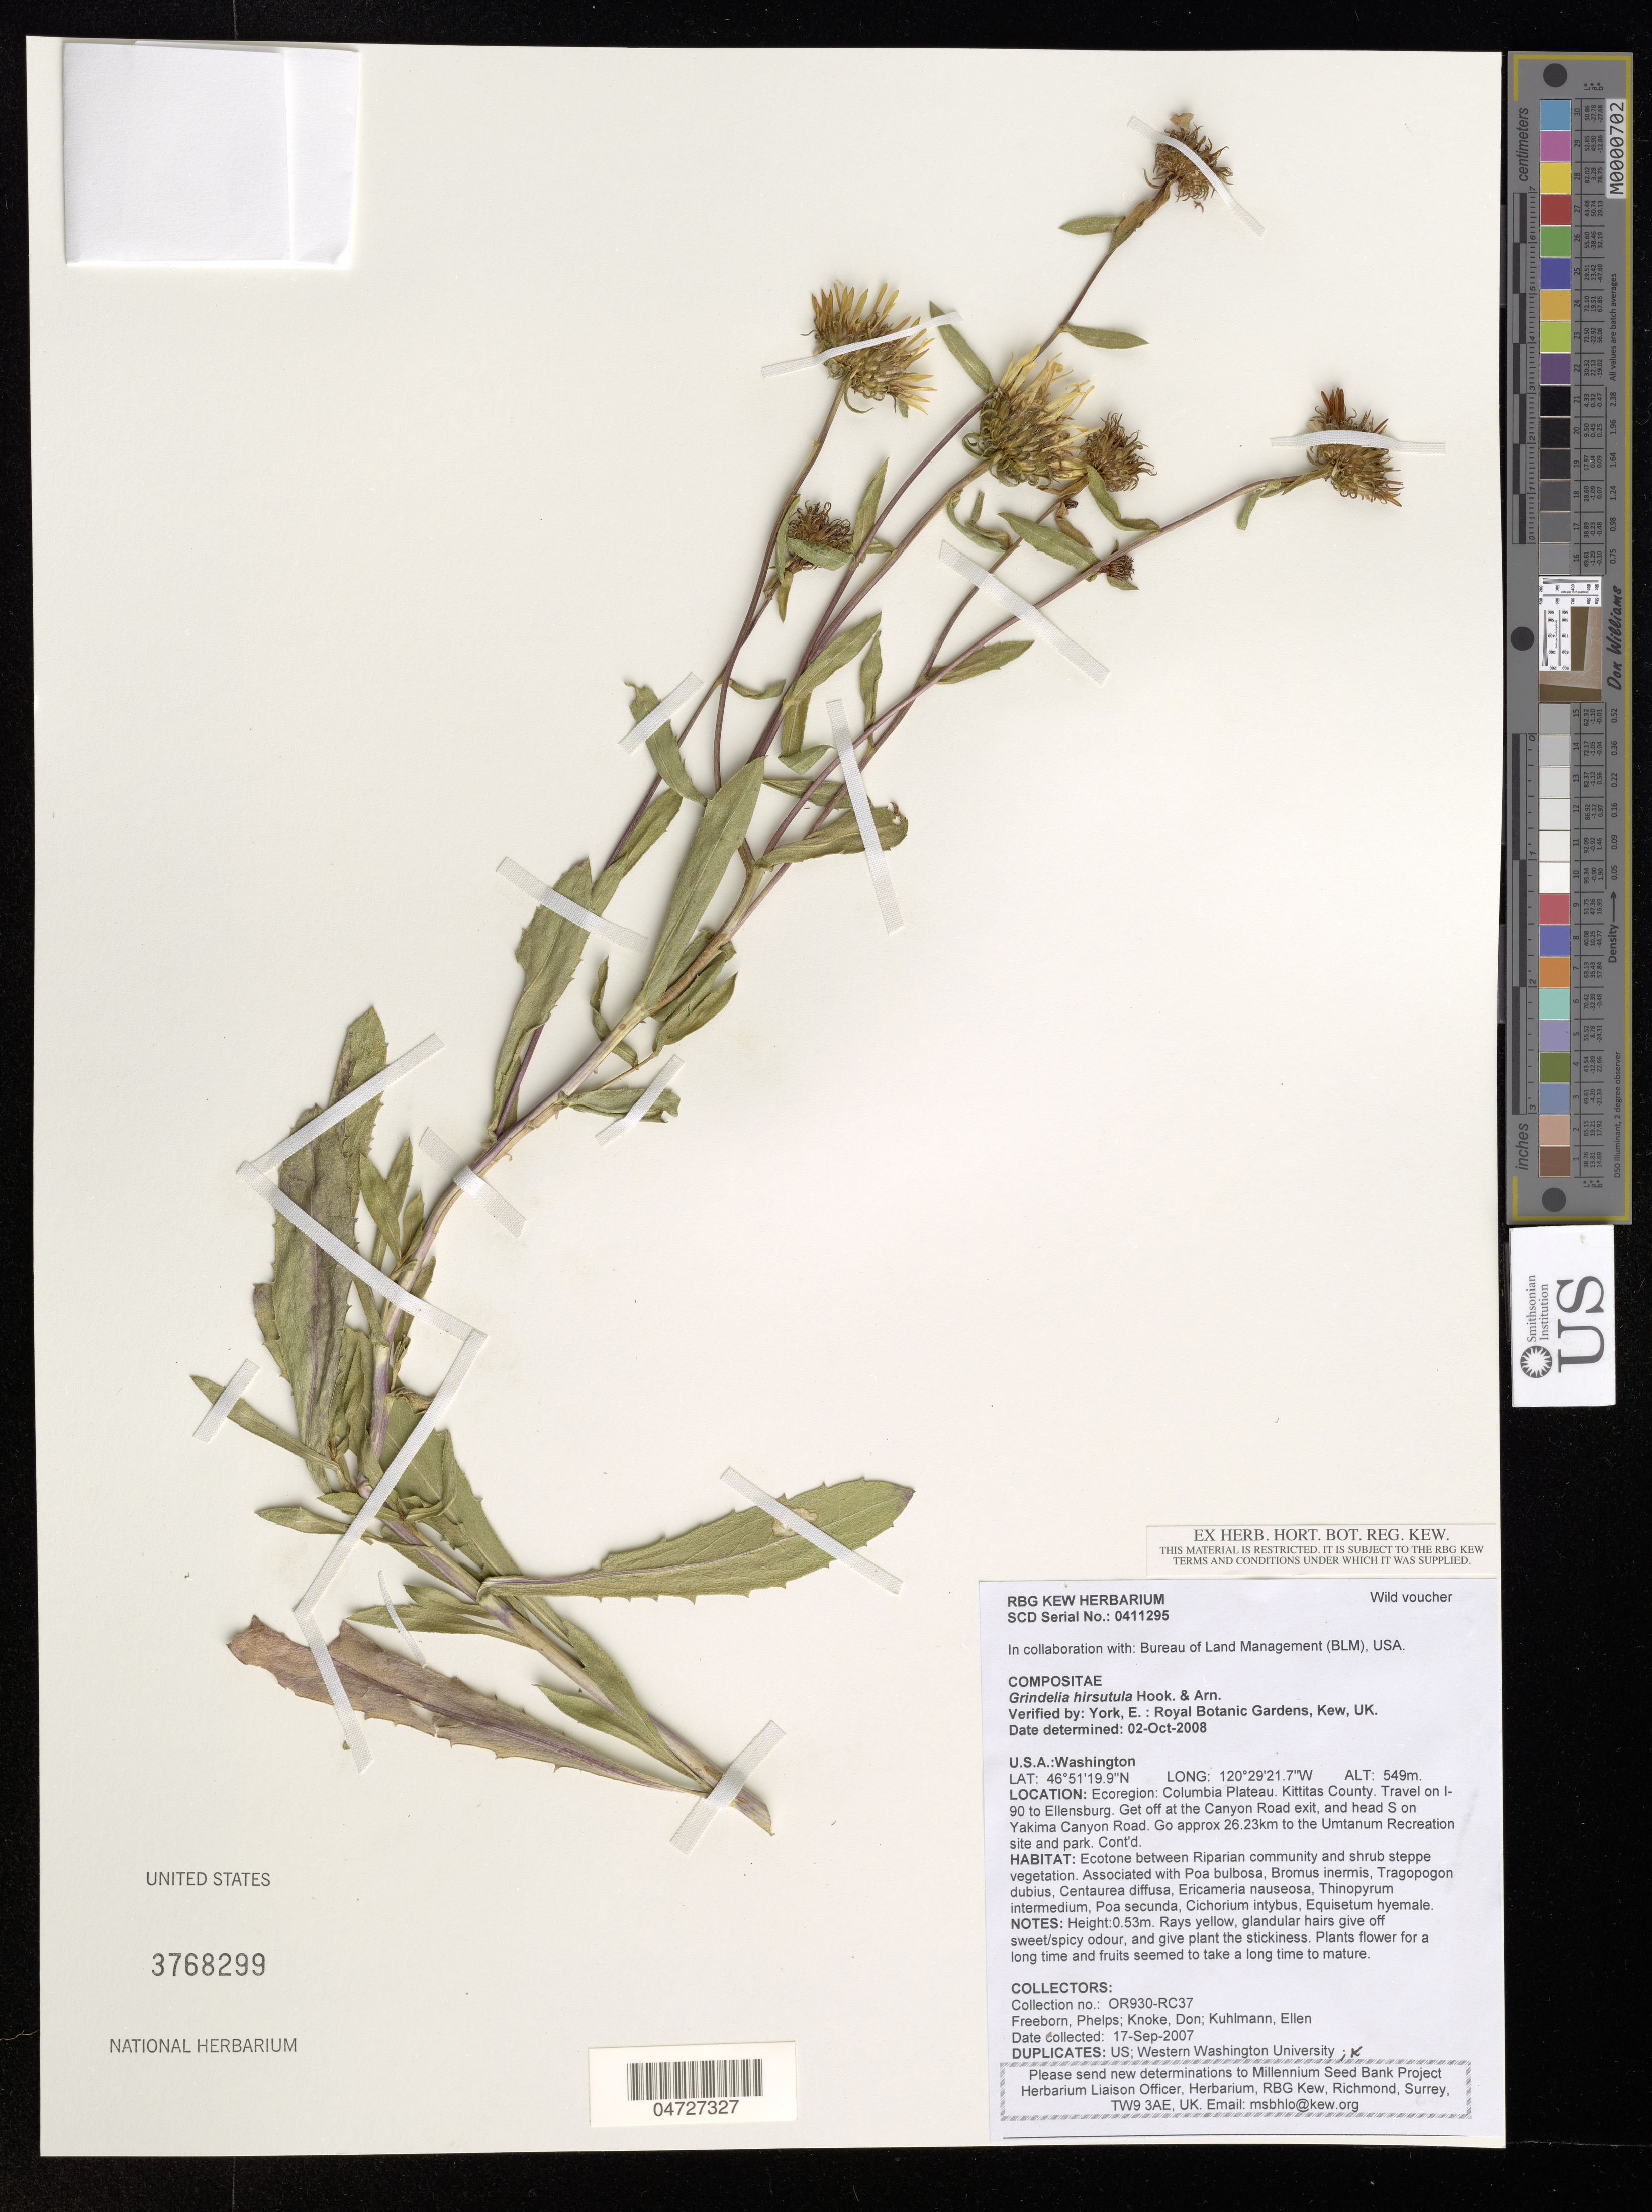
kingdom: Plantae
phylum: Tracheophyta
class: Magnoliopsida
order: Asterales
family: Asteraceae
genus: Grindelia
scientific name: Grindelia hirsutula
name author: Hook. & Arn.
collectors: P. Freeborn, D. Knoke & E. Kuhlmann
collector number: OR930-RC37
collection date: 2007-09-17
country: United States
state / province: Washington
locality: Ecoregion: Columbia Plateau. Kittitas County. Travel on I-90 to Ellensburg. Get off at the Canyon Road exit, and head S on Yakima Canyon Road. Go approx 26.23km to the Umtanum Recreation site and park.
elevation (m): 549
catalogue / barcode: US 3768299